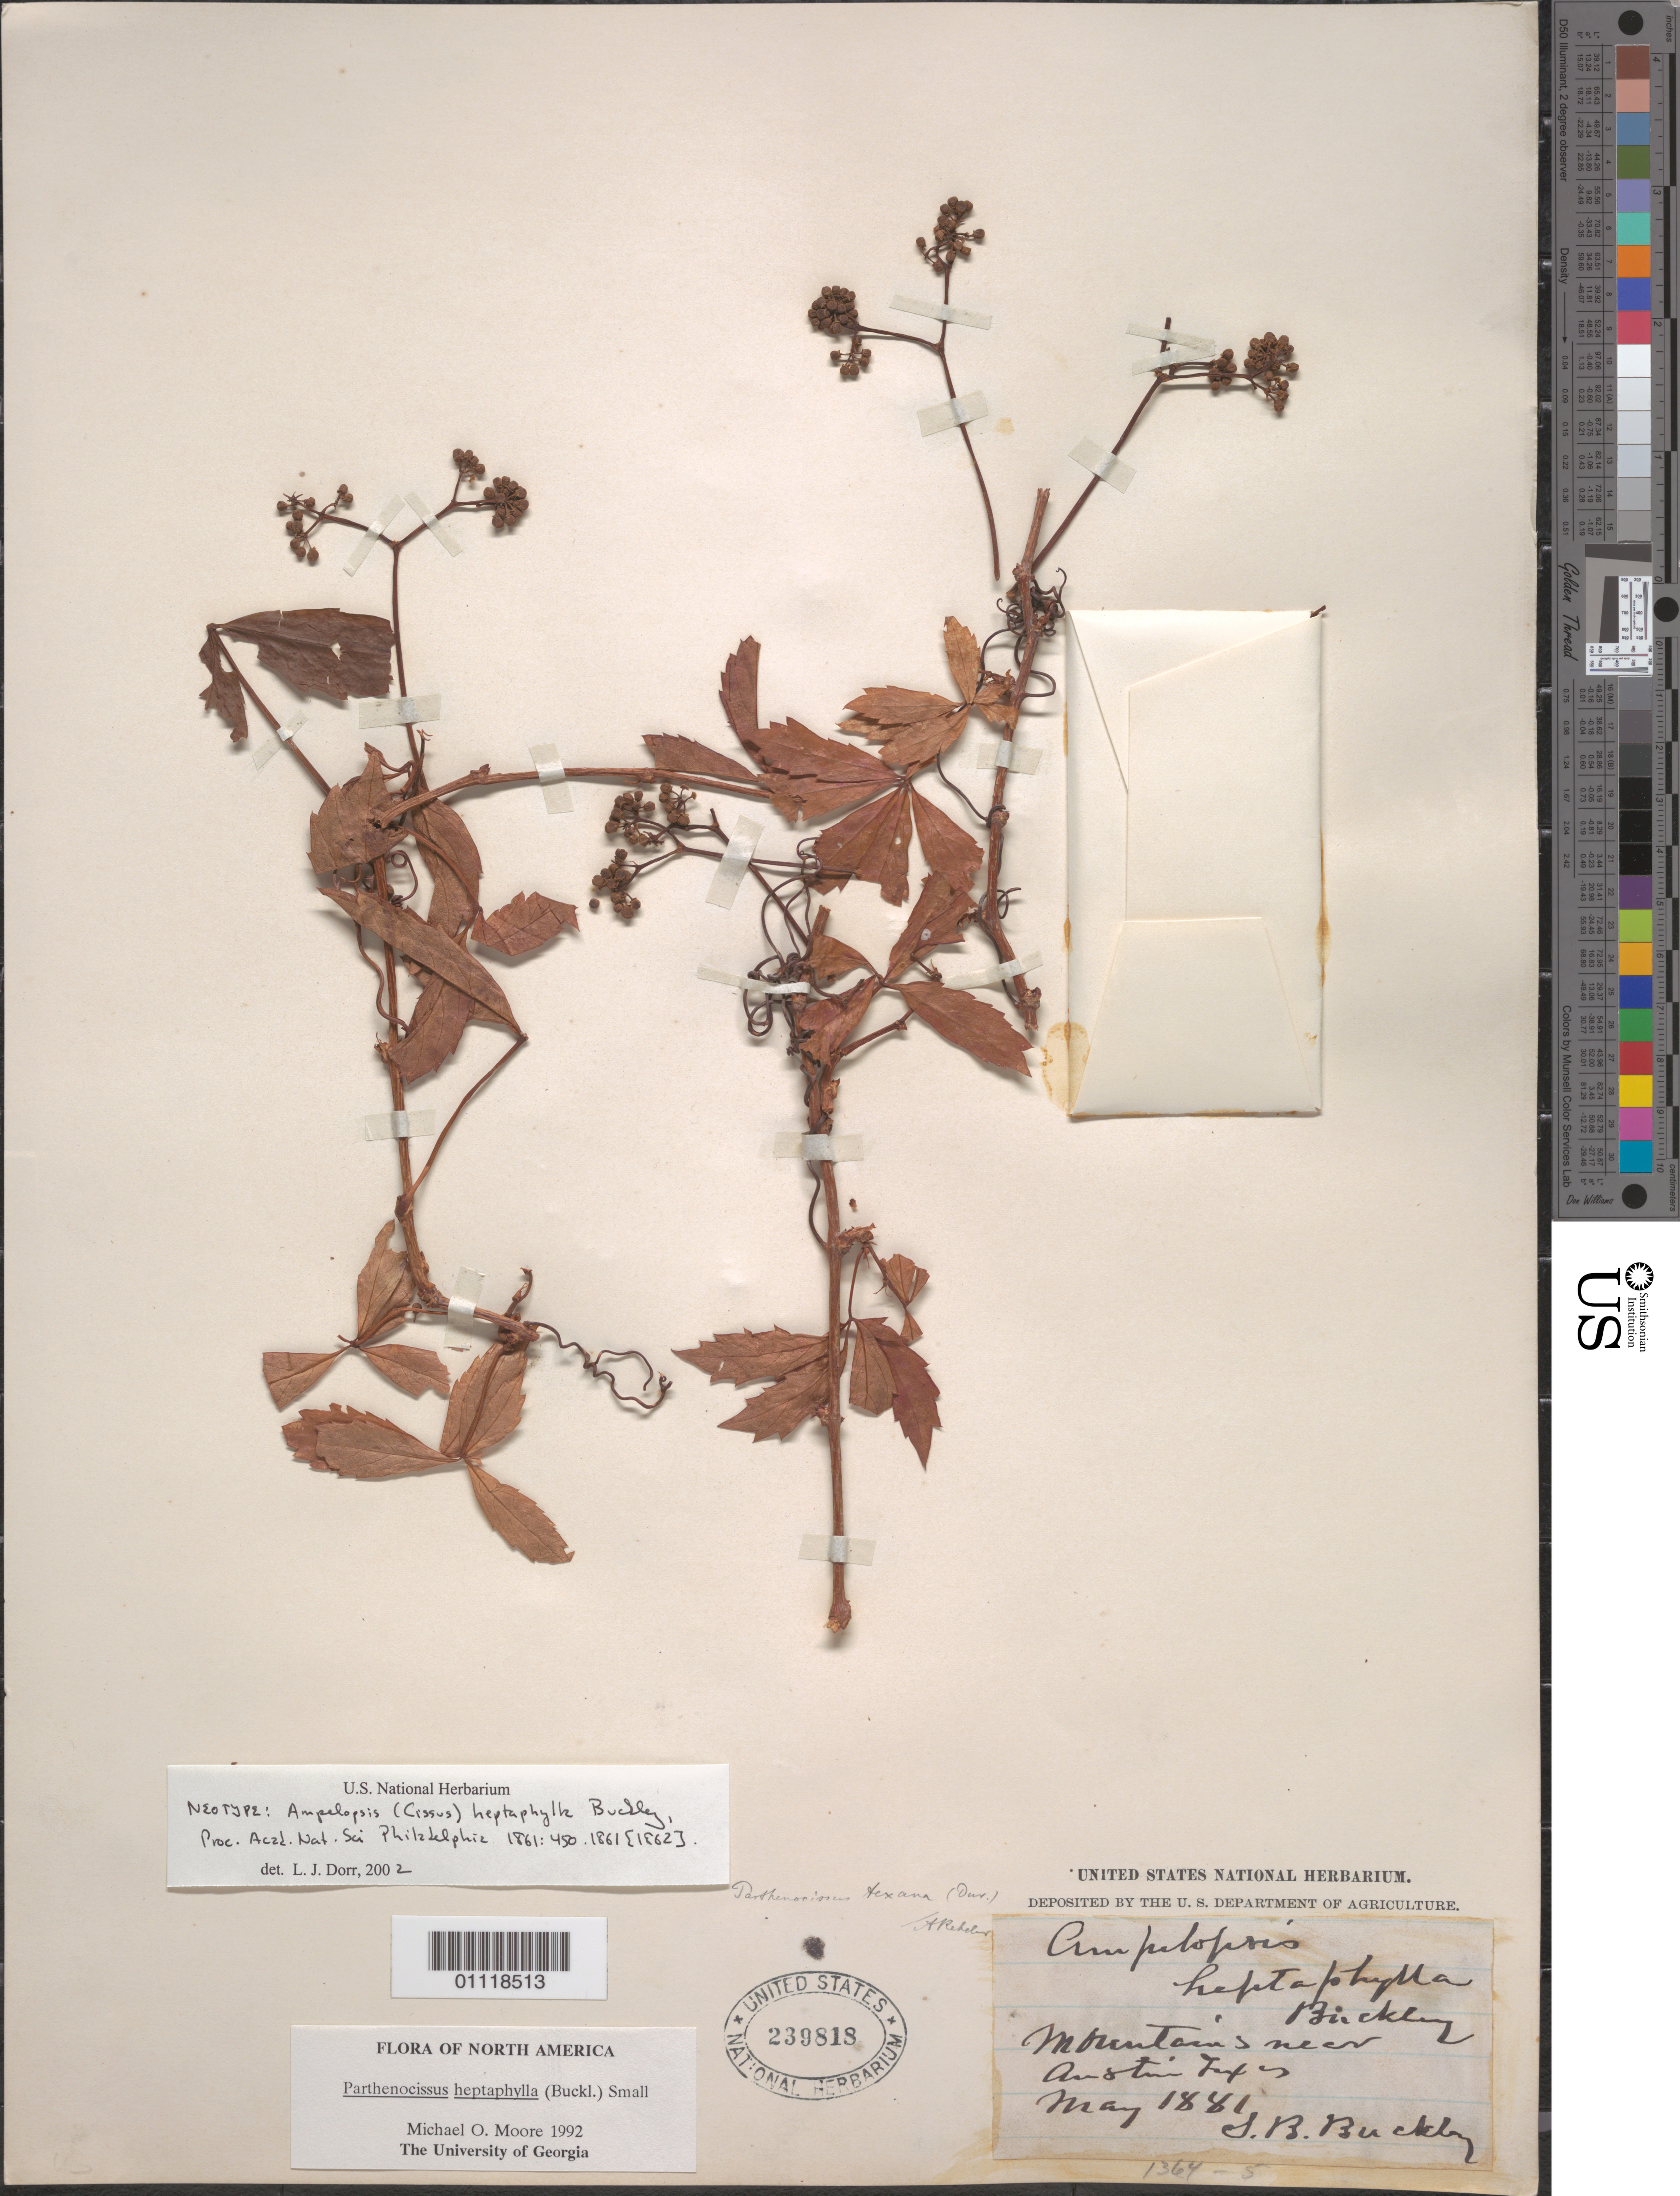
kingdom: Plantae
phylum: Tracheophyta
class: Magnoliopsida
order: Vitales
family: Vitaceae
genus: Parthenocissus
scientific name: Parthenocissus heptaphylla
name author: (Buckley) Britton ex Small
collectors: S. B. Buckley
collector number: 1364 - 5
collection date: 1881-05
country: United States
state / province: Texas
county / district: Austin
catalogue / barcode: US 239818